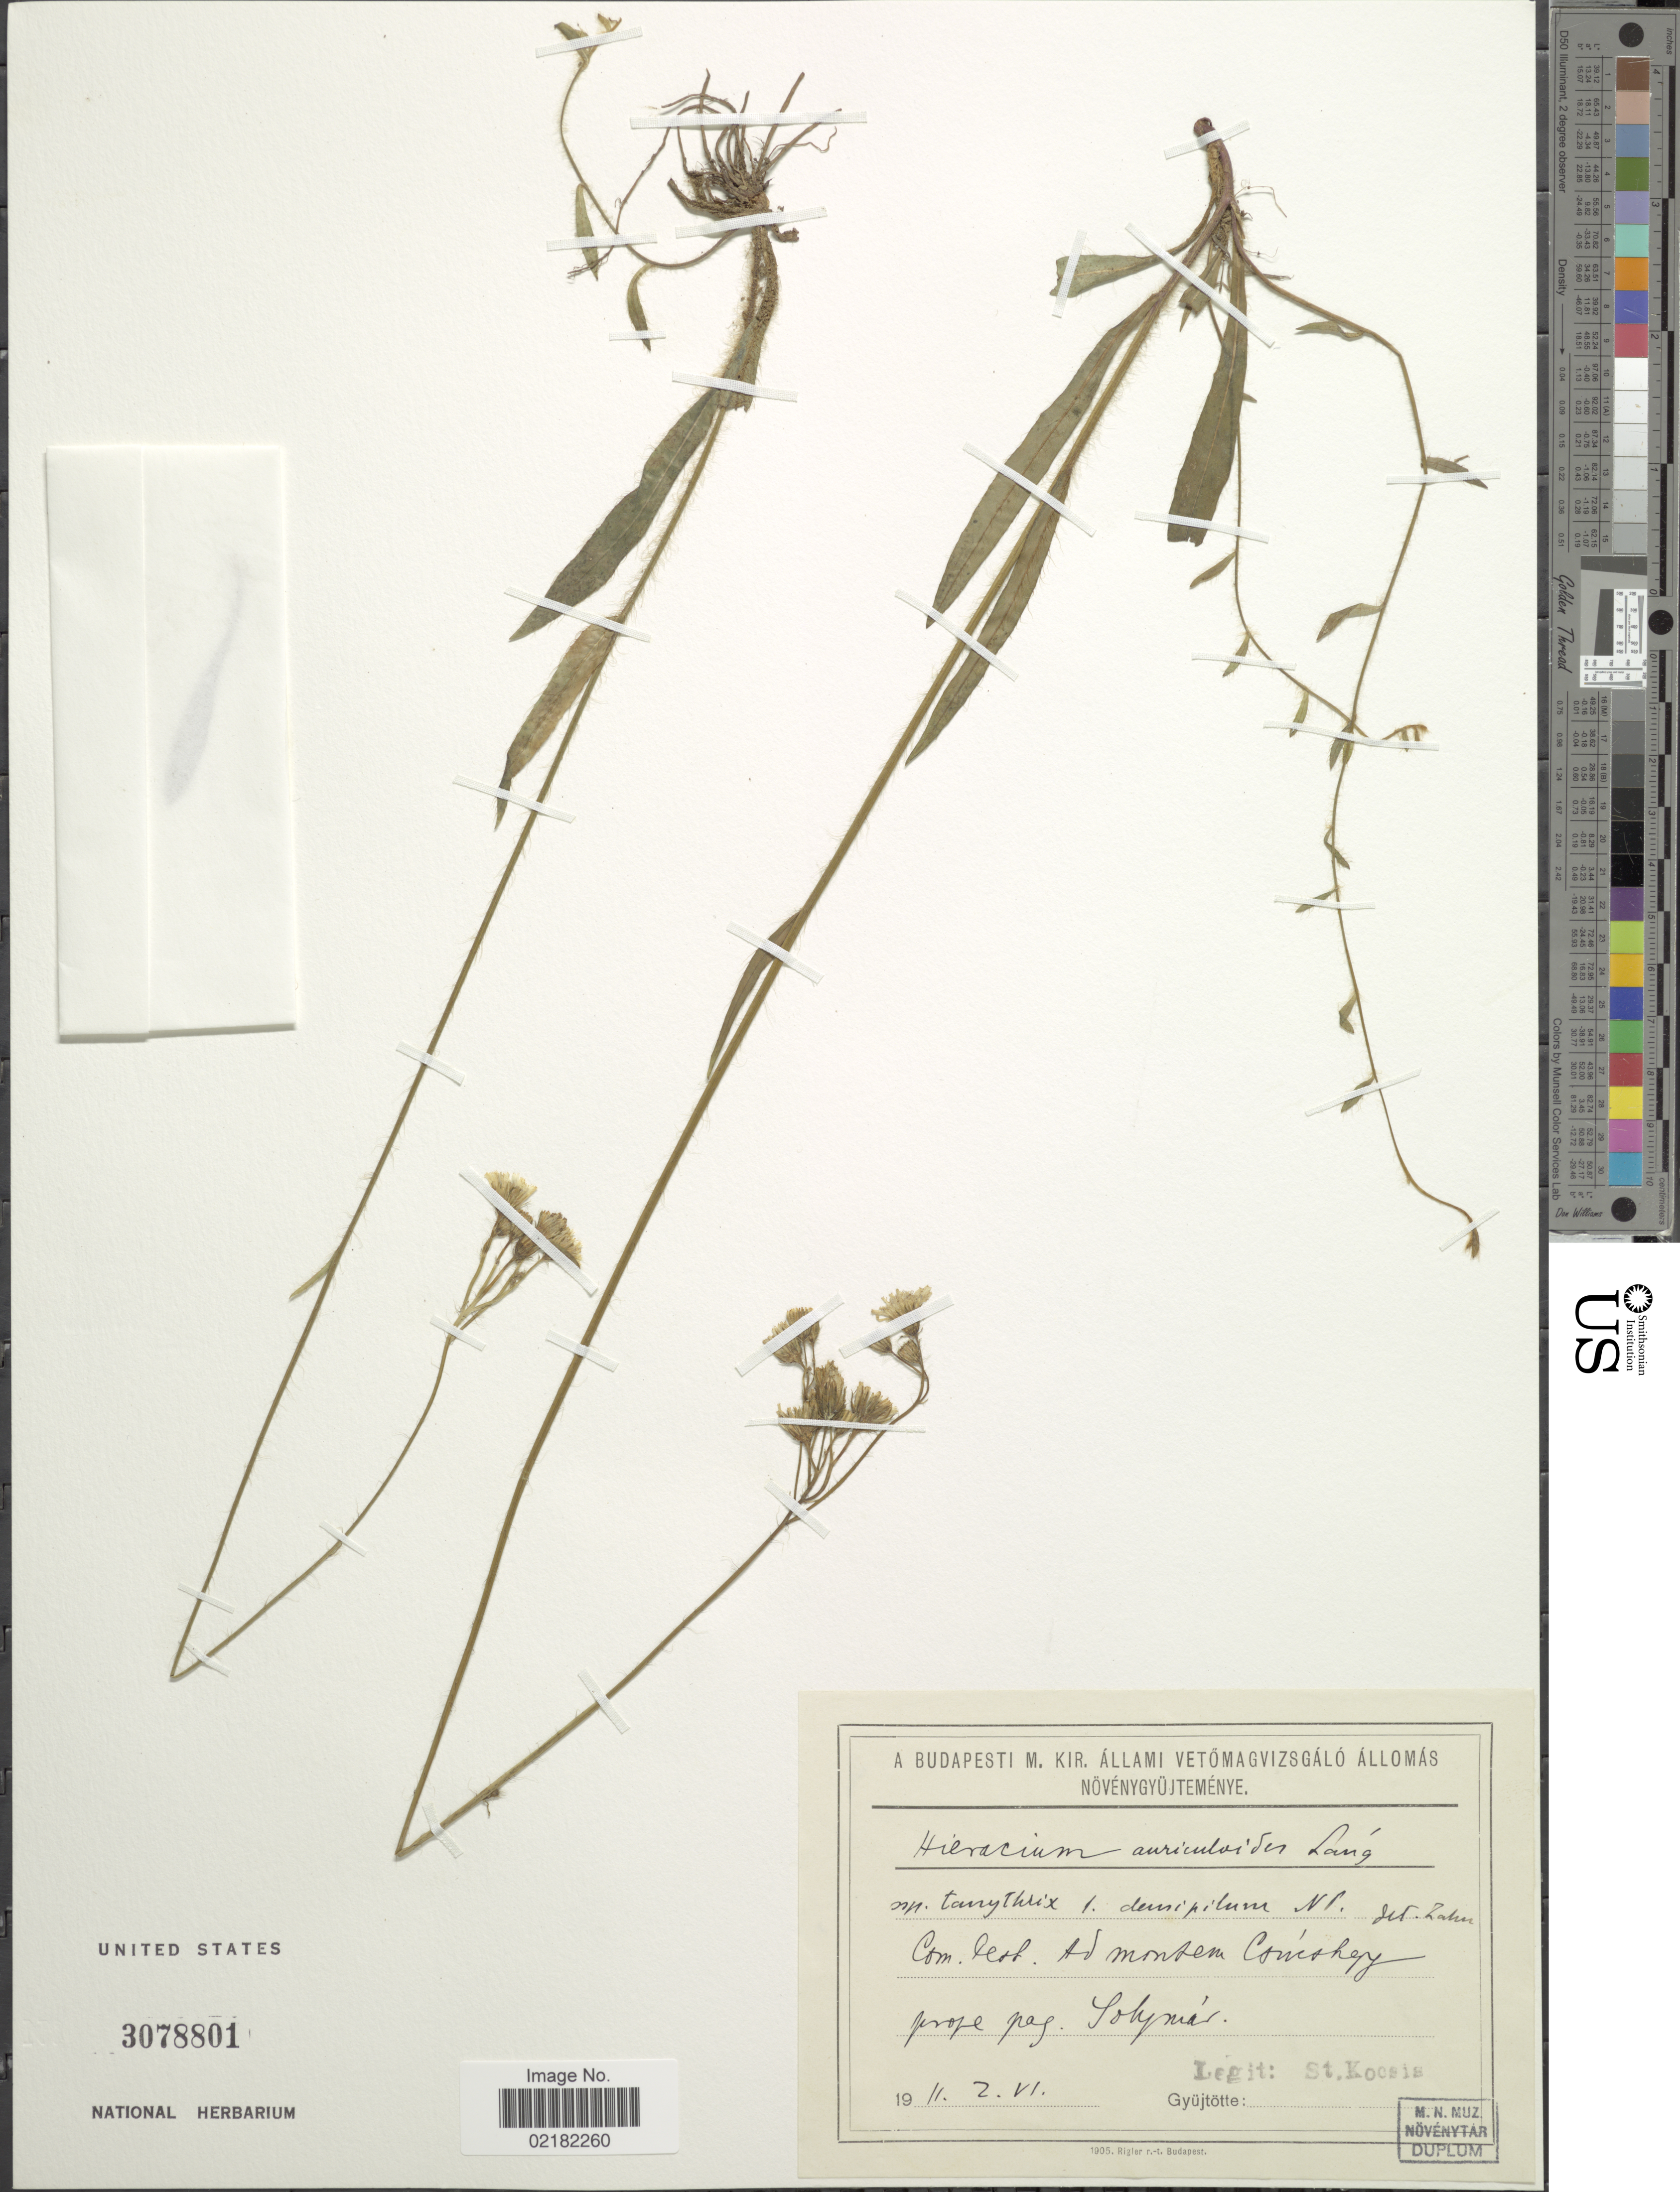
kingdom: Plantae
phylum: Tracheophyta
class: Magnoliopsida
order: Asterales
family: Asteraceae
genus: Pilosella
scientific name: Pilosella auriculoides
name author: (Láng) Arvet-Touvet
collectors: Kocsis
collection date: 1911-06-02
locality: Com. Pest. Ad montem Comeskegy prope pag. Sokjmar. [interpreted]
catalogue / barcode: US 3078801